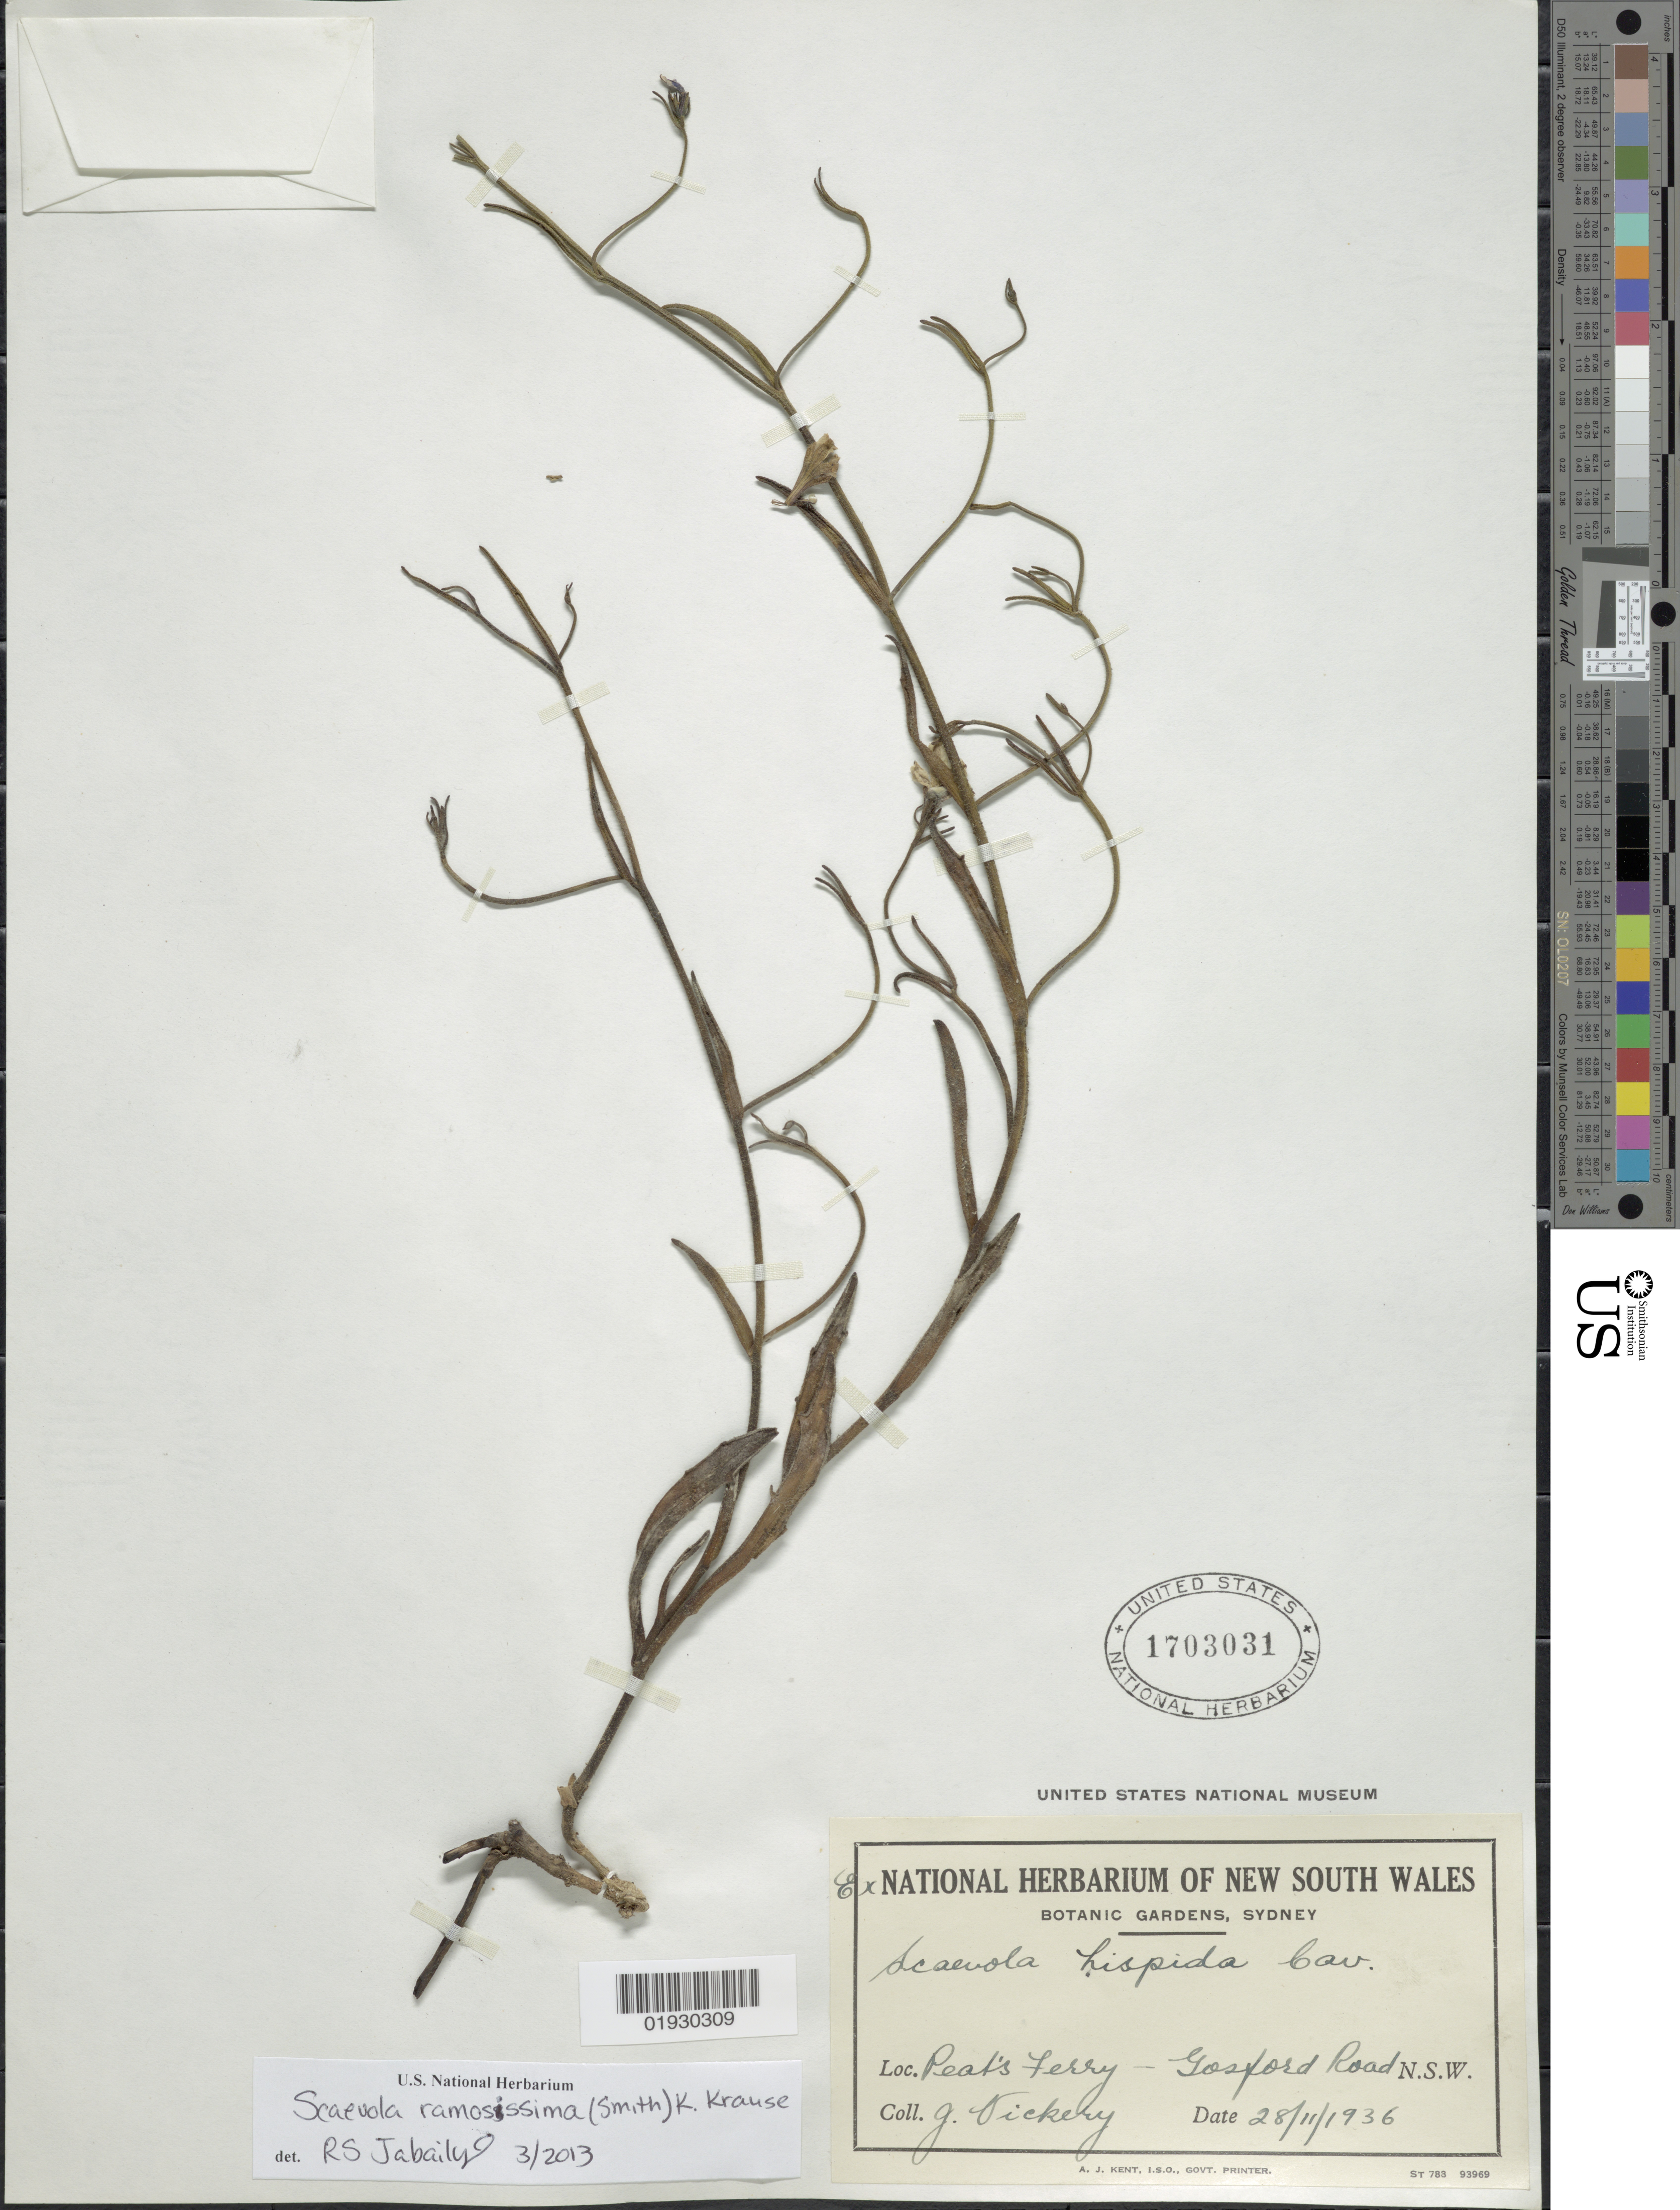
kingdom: Plantae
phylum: Tracheophyta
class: Magnoliopsida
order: Asterales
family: Goodeniaceae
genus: Scaevola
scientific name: Scaevola ramosissima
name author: K. Krause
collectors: J. Vickery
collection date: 1936-11-28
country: Australia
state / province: New South Wales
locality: Peat's Ferry-Gosford Road, N.S.W.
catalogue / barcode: US 1703031